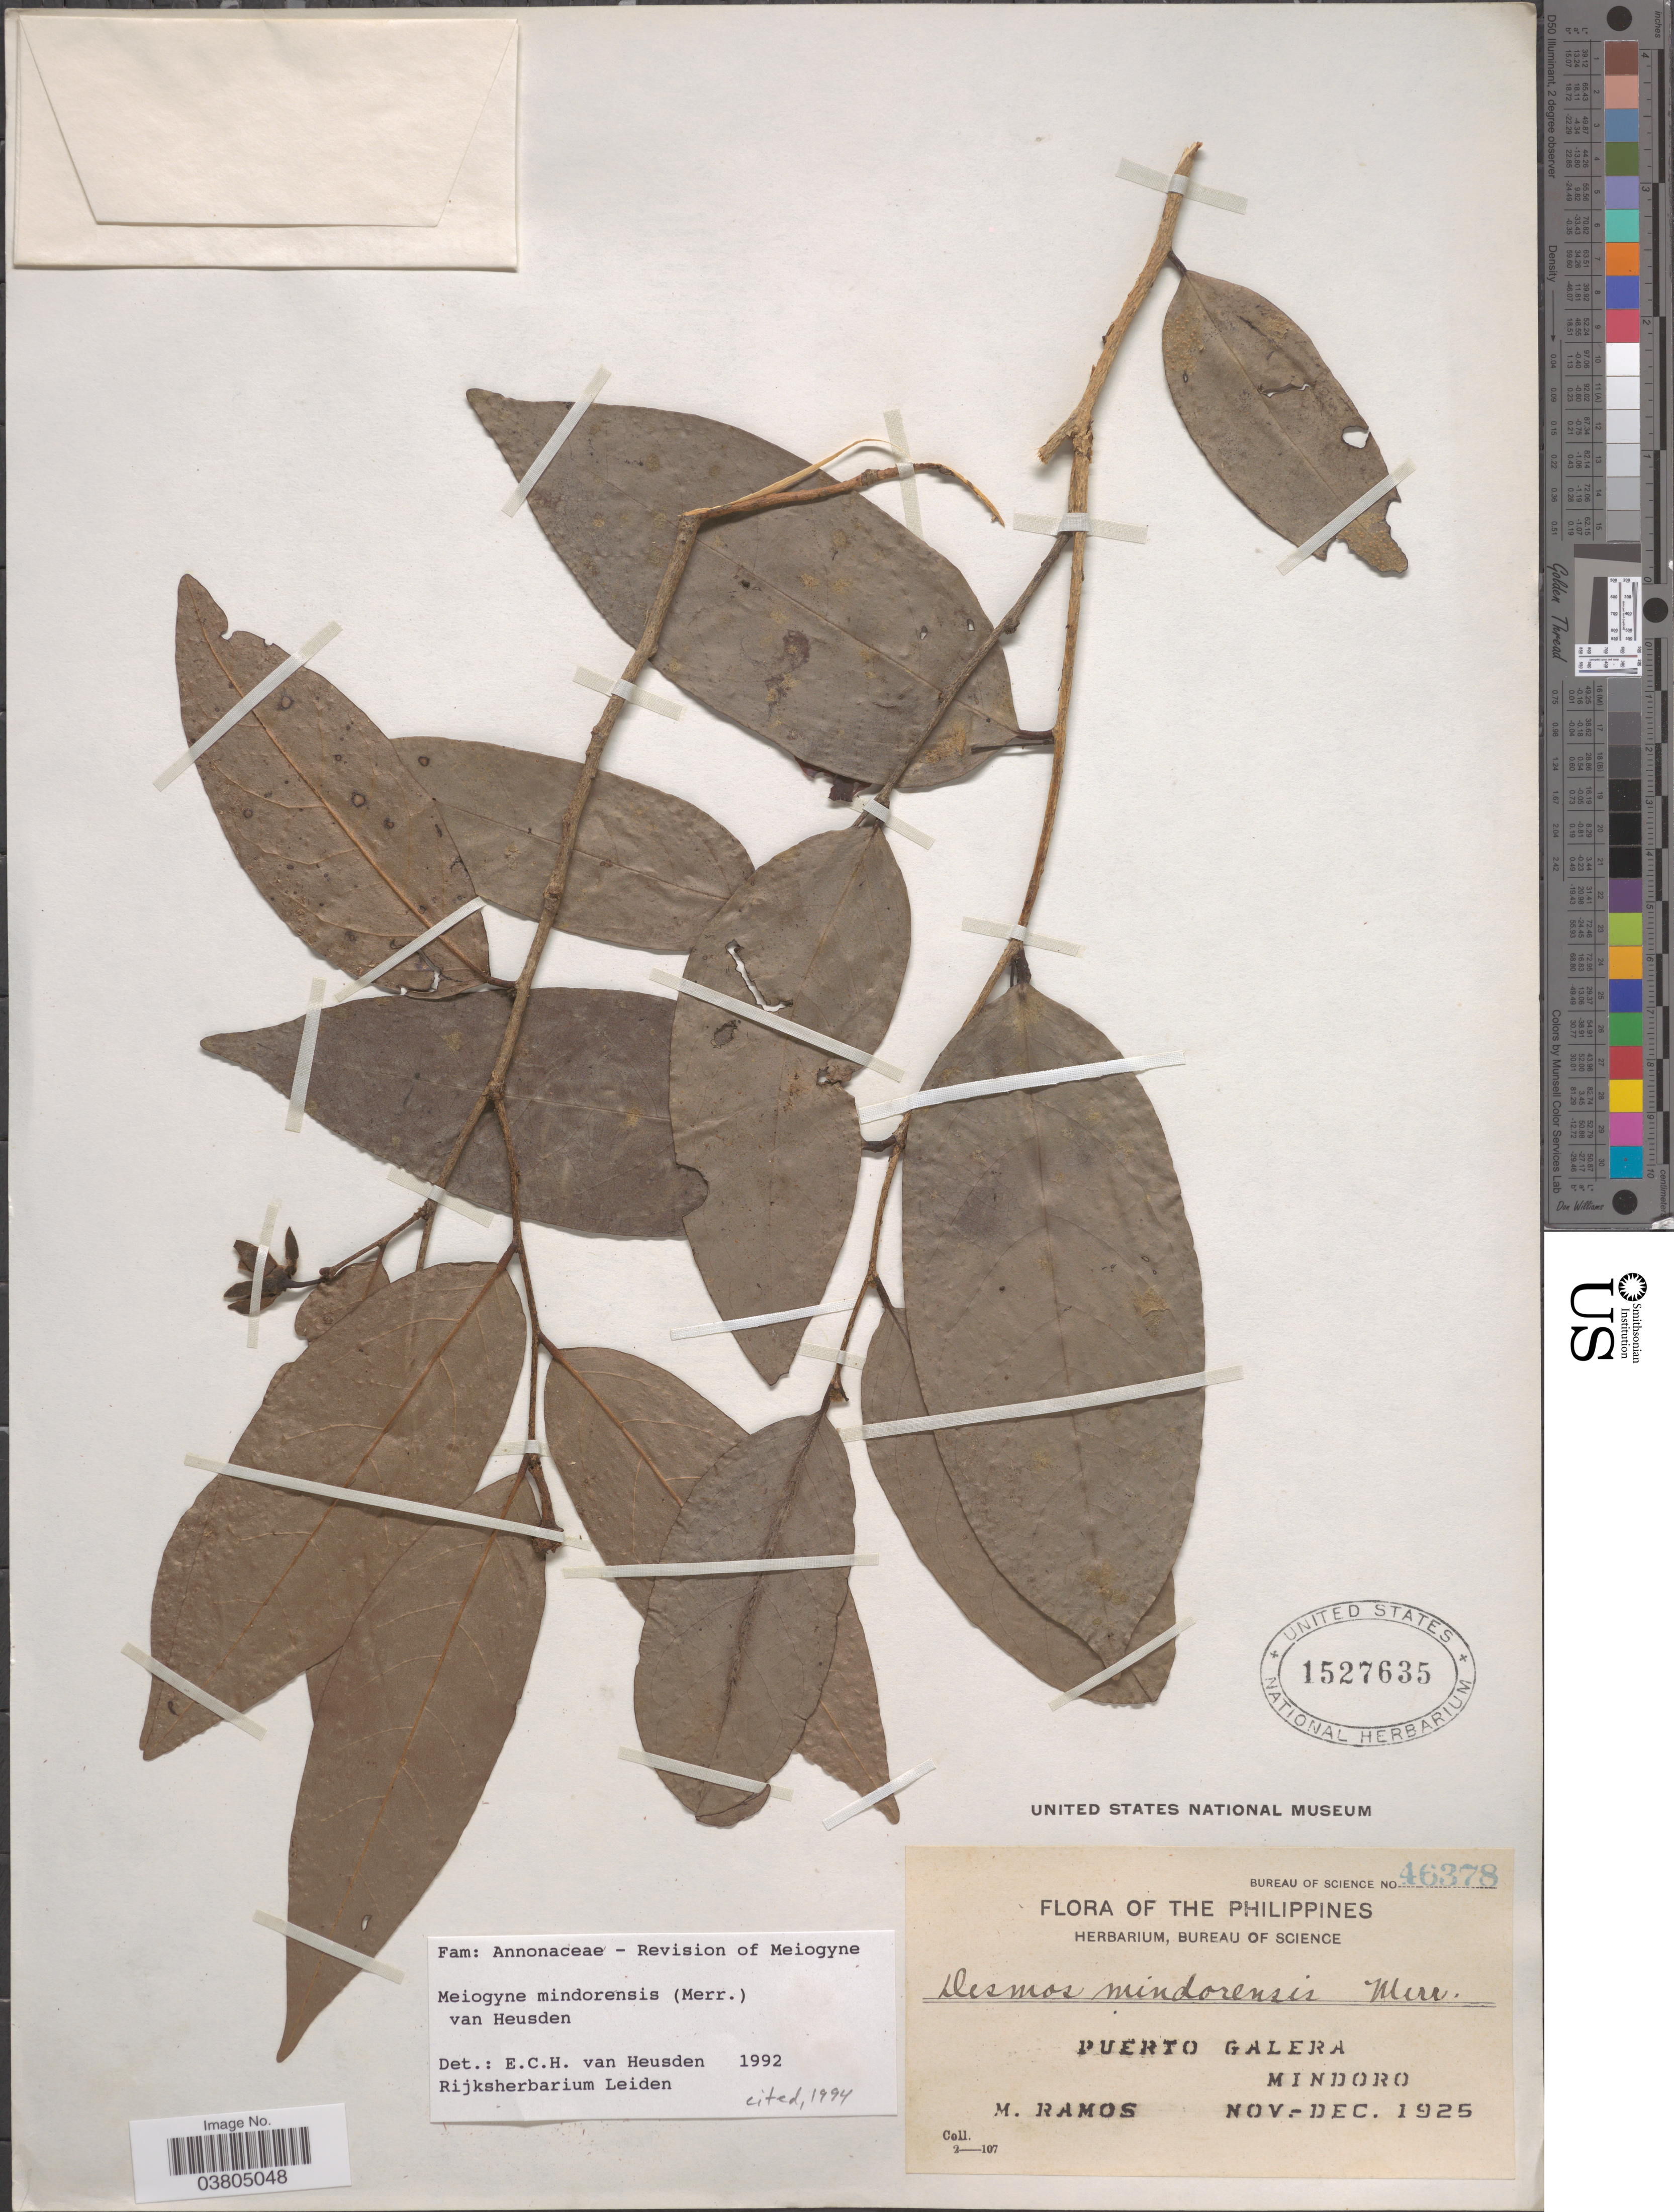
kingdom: Plantae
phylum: Tracheophyta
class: Magnoliopsida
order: Magnoliales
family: Annonaceae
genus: Meiogyne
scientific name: Meiogyne mindorensis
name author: (Merr.) Heusden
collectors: M. Ramos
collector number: Bureau of Science 46378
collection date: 1925-11/1925-12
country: Philippines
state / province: Mimaropa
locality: Puerto Galera. Mindoro.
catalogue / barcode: US 1527635